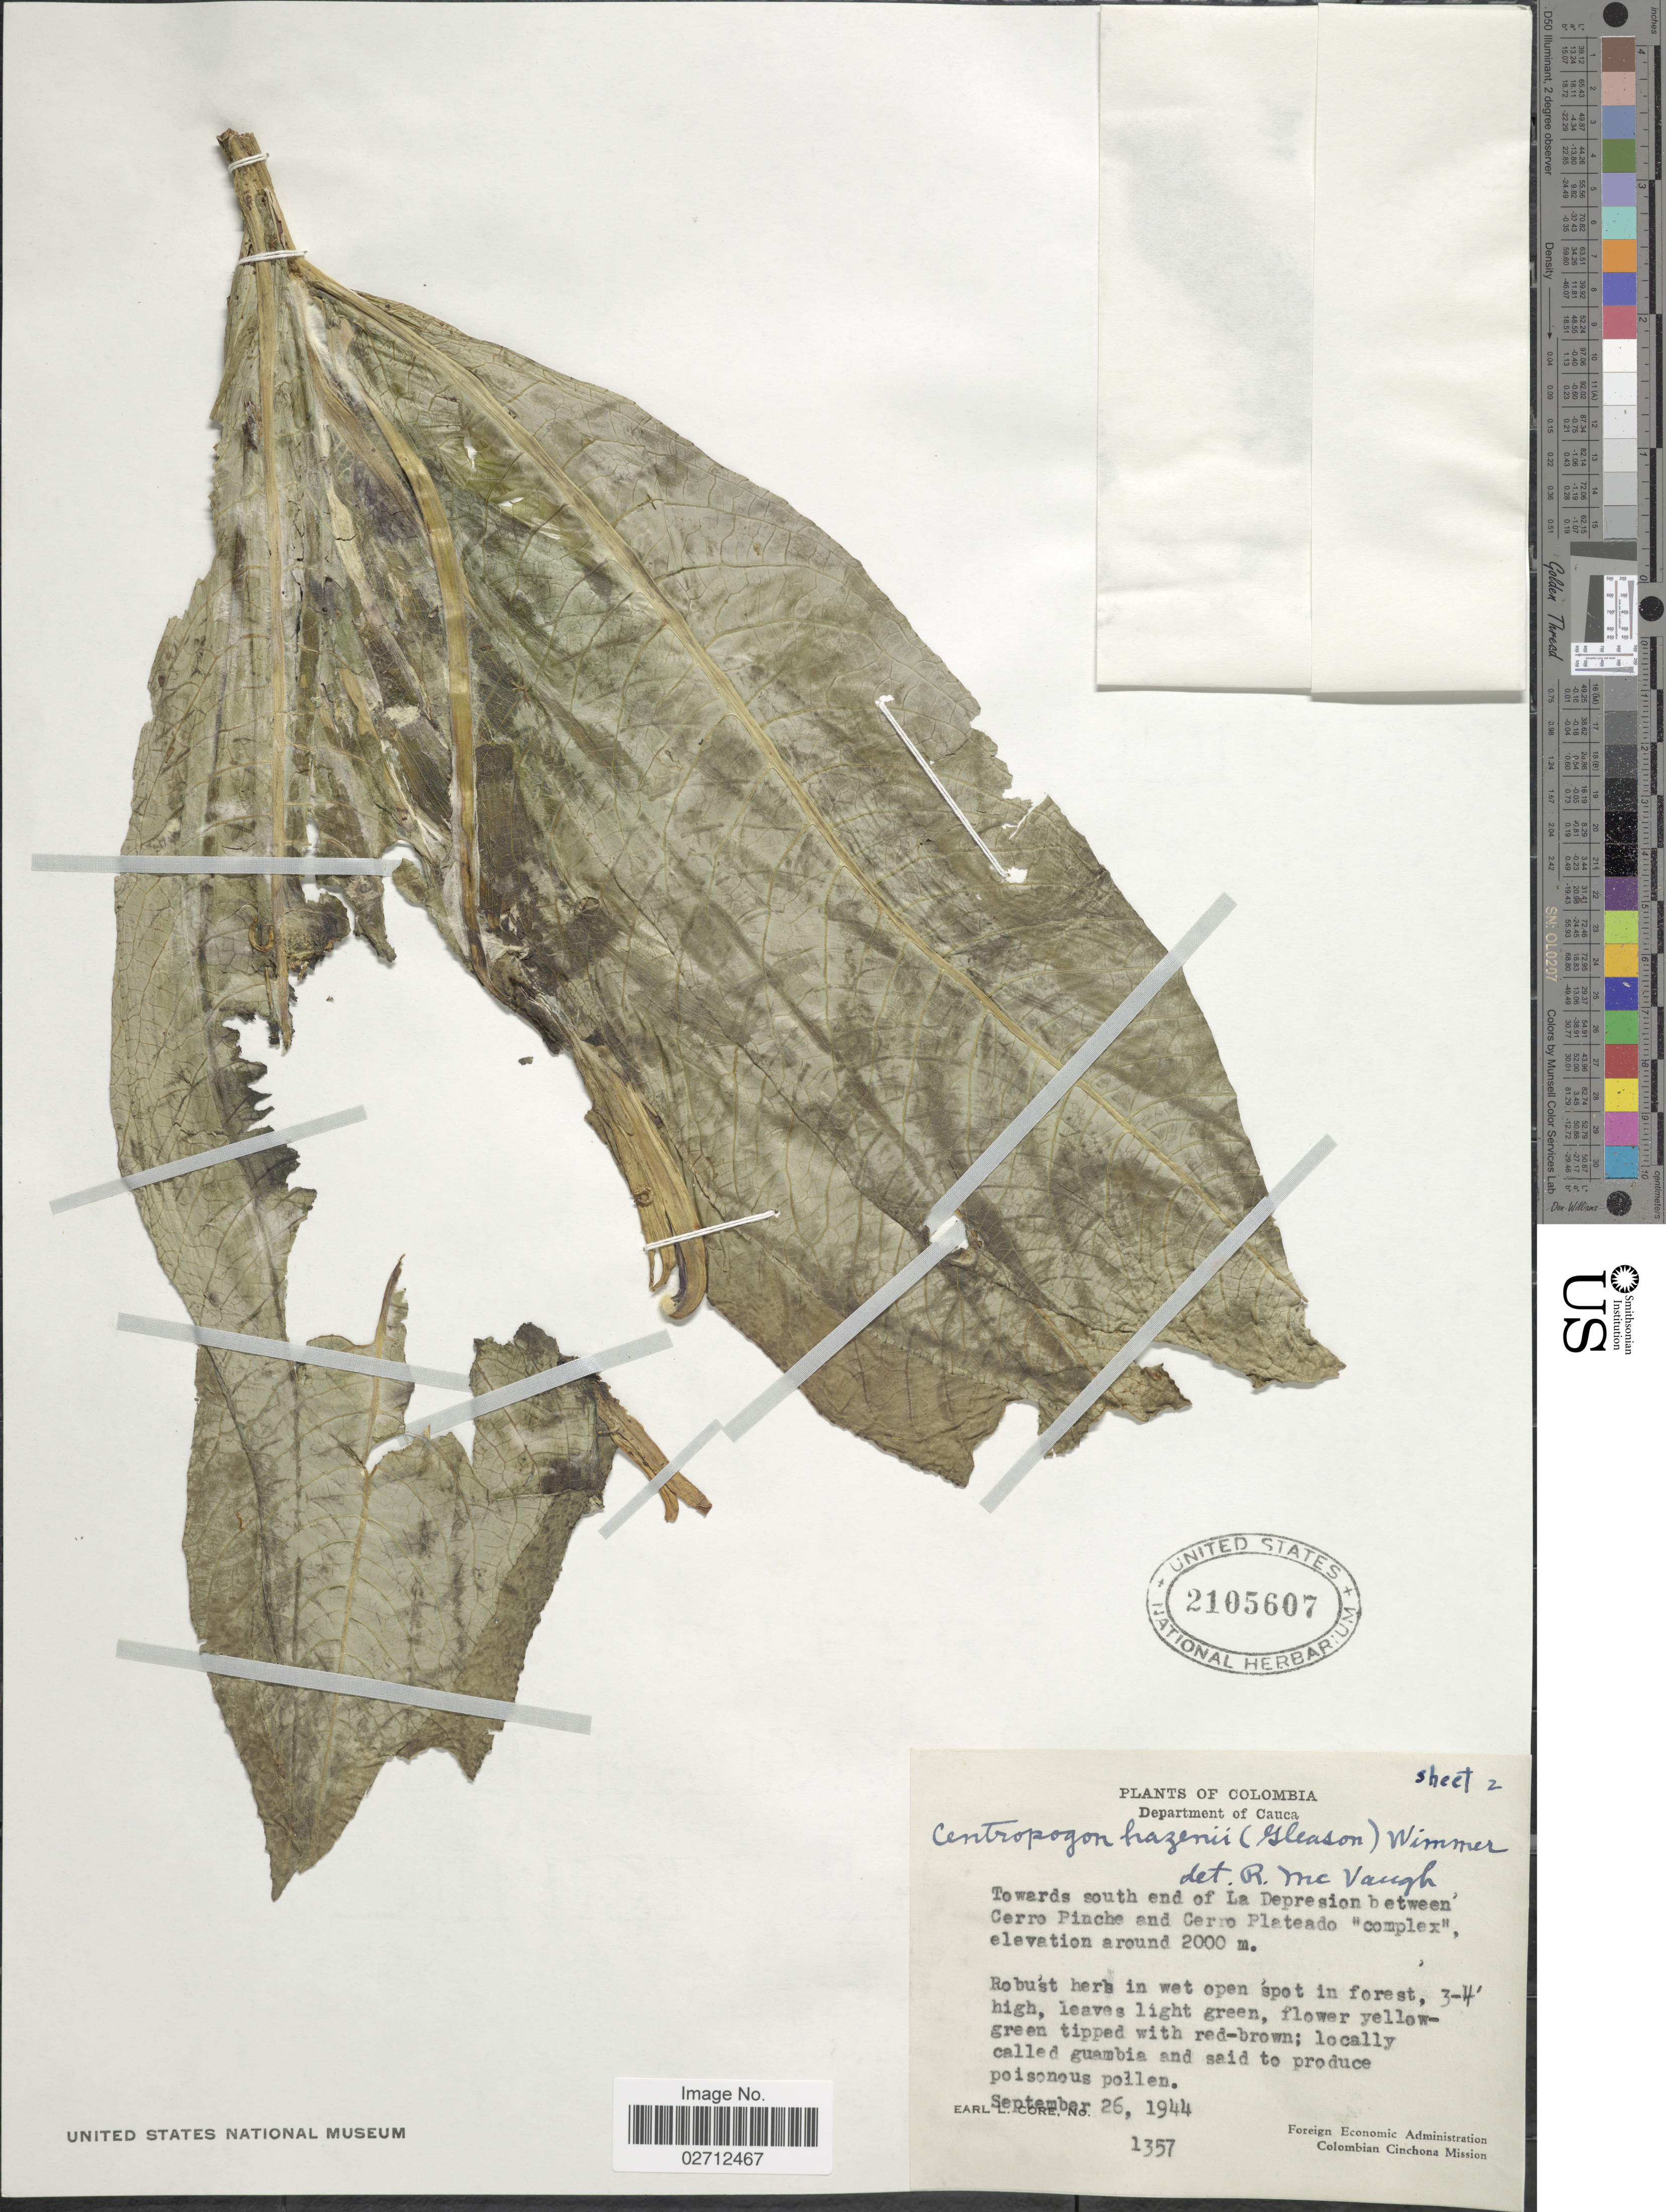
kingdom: Plantae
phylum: Tracheophyta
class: Magnoliopsida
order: Asterales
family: Campanulaceae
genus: Centropogon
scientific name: Centropogon nigricans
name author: Zahlbr.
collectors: E. L. Core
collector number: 1357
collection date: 1944-09-26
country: Colombia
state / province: Cauca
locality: Department of Cauca, Towards south end of La Depresion between Cerro Pinche and Cerro Plateado 'complex'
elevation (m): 2000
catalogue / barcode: US 2105607